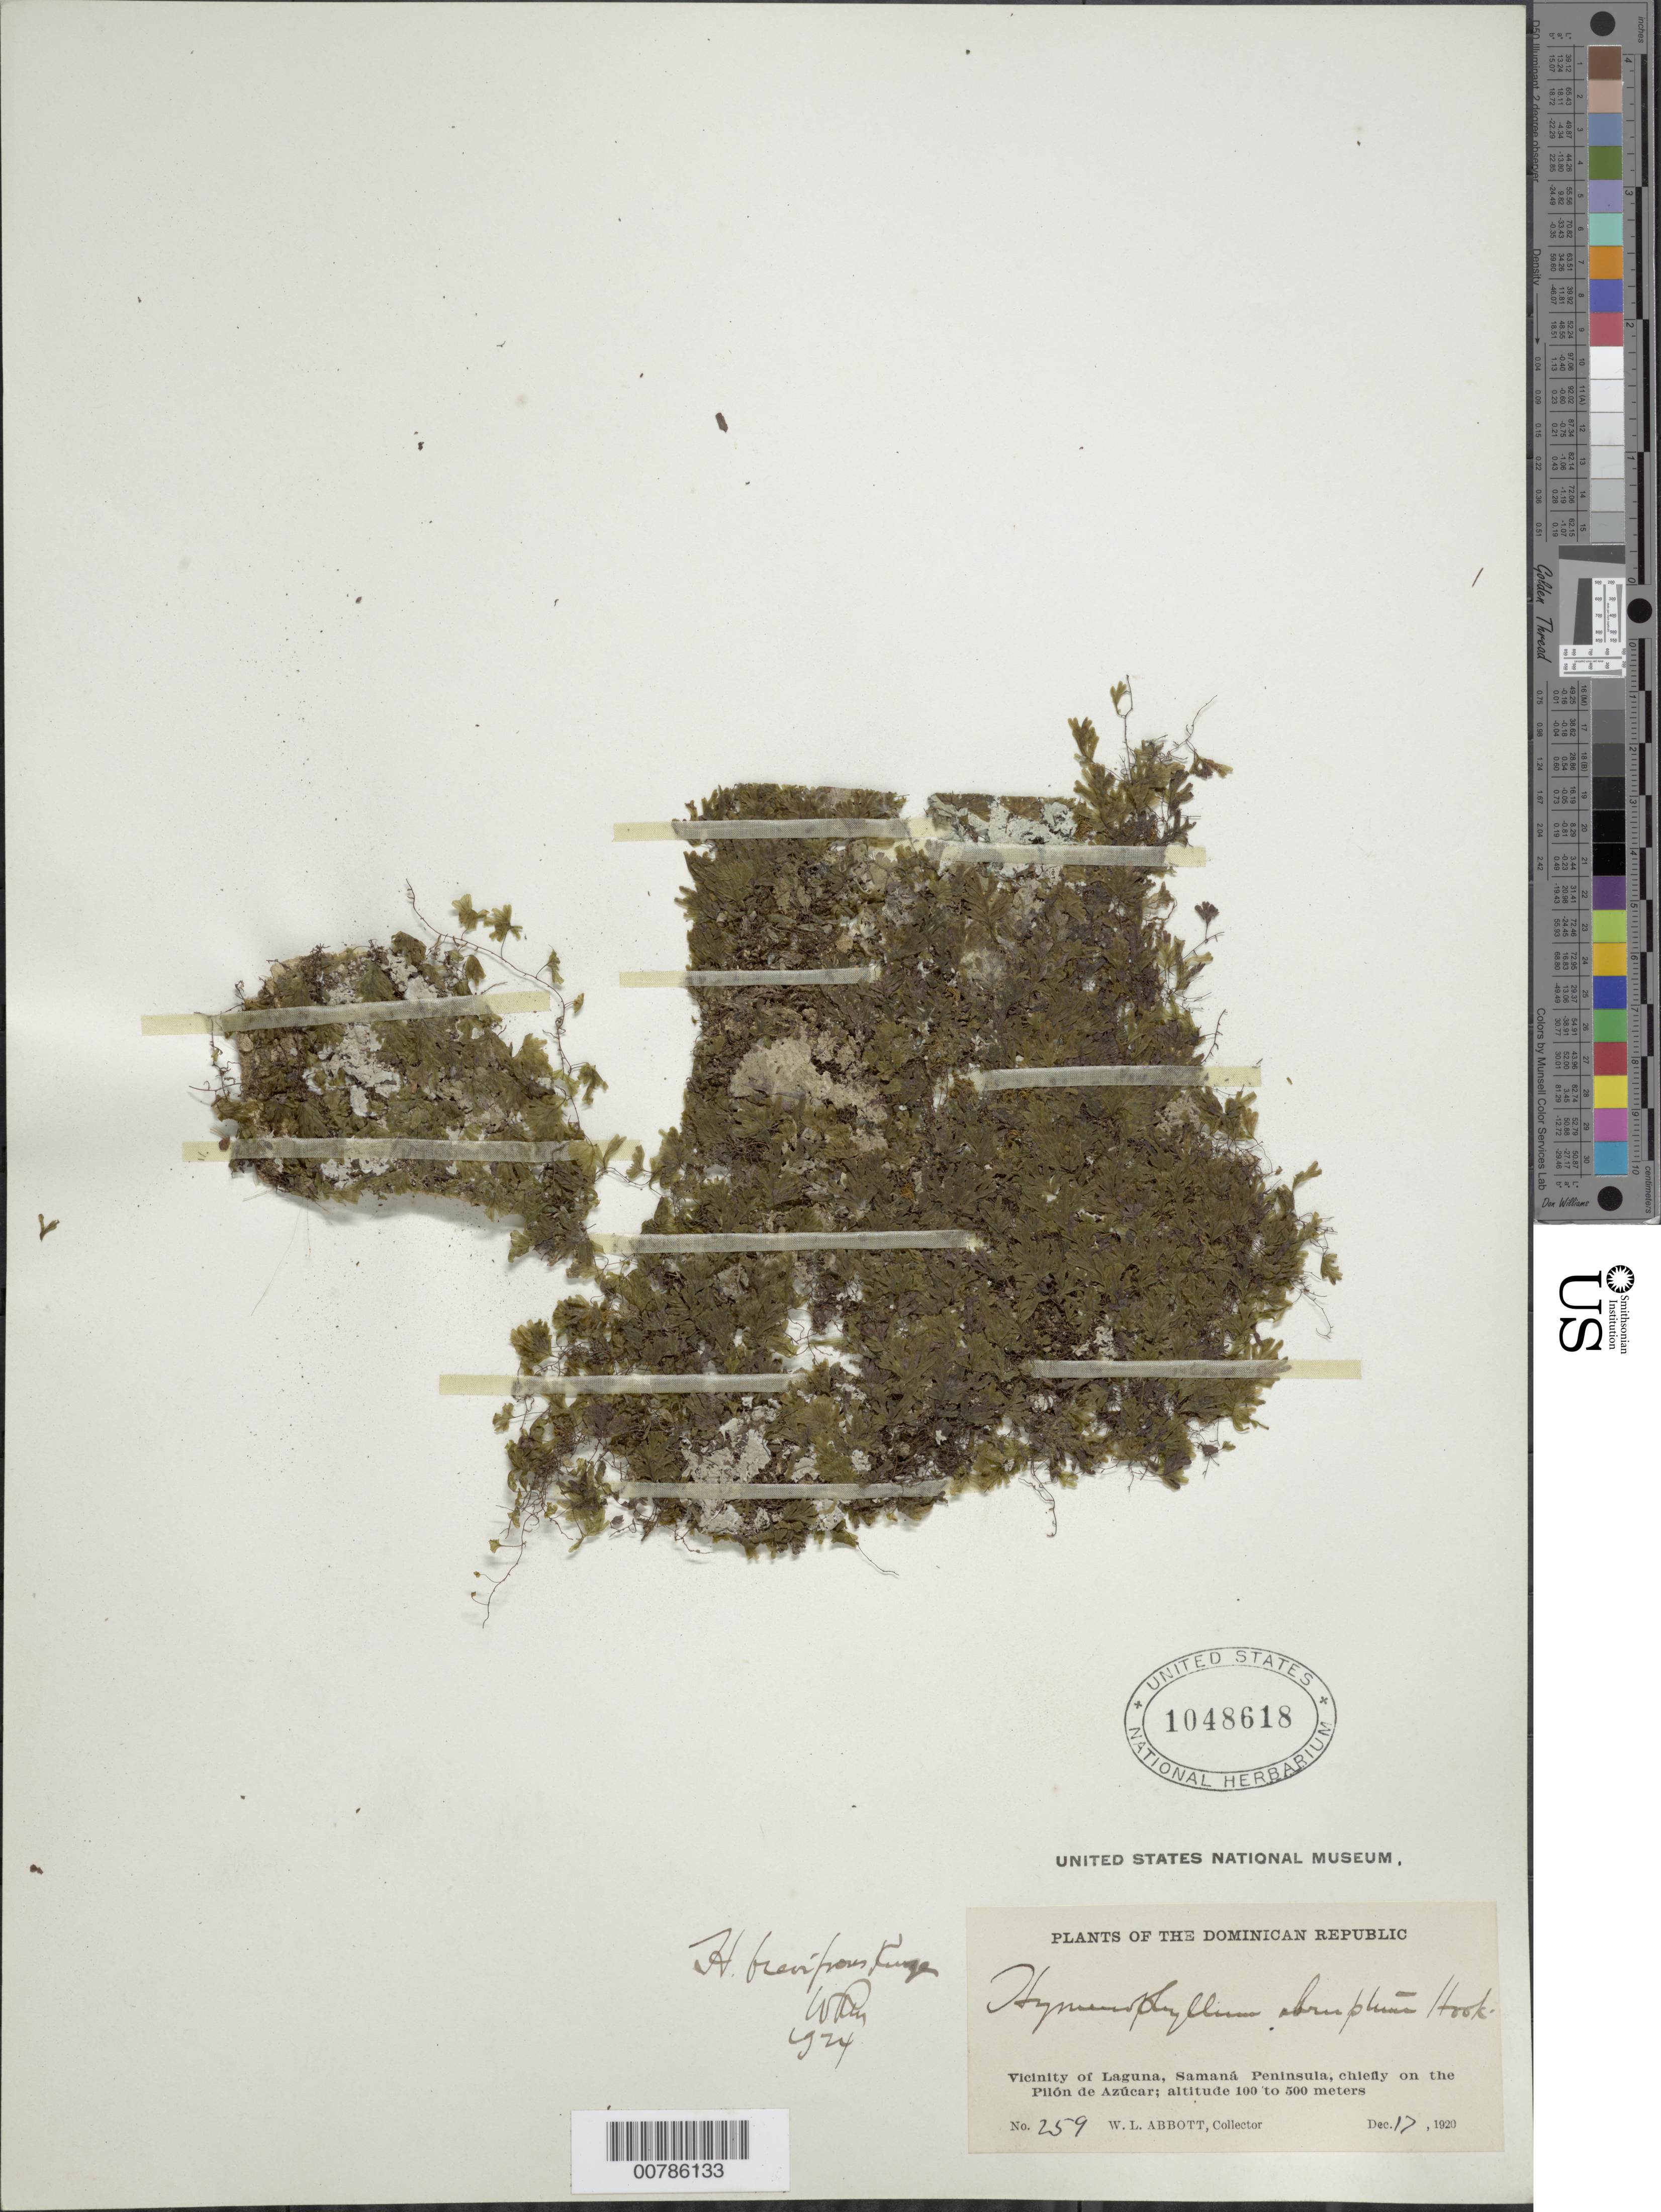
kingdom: Plantae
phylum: Tracheophyta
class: Polypodiopsida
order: Hymenophyllales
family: Hymenophyllaceae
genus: Hymenophyllum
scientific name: Hymenophyllum brevifrons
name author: Kunze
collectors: W. L. Abbott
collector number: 259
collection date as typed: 17 Dec 1920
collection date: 1920-12-17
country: Dominican Republic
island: Hispaniola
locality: Laguna, vicinity; Samaná Peninsula, chiefly on the Pilón de Azúcar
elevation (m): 100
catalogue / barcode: US 1048618